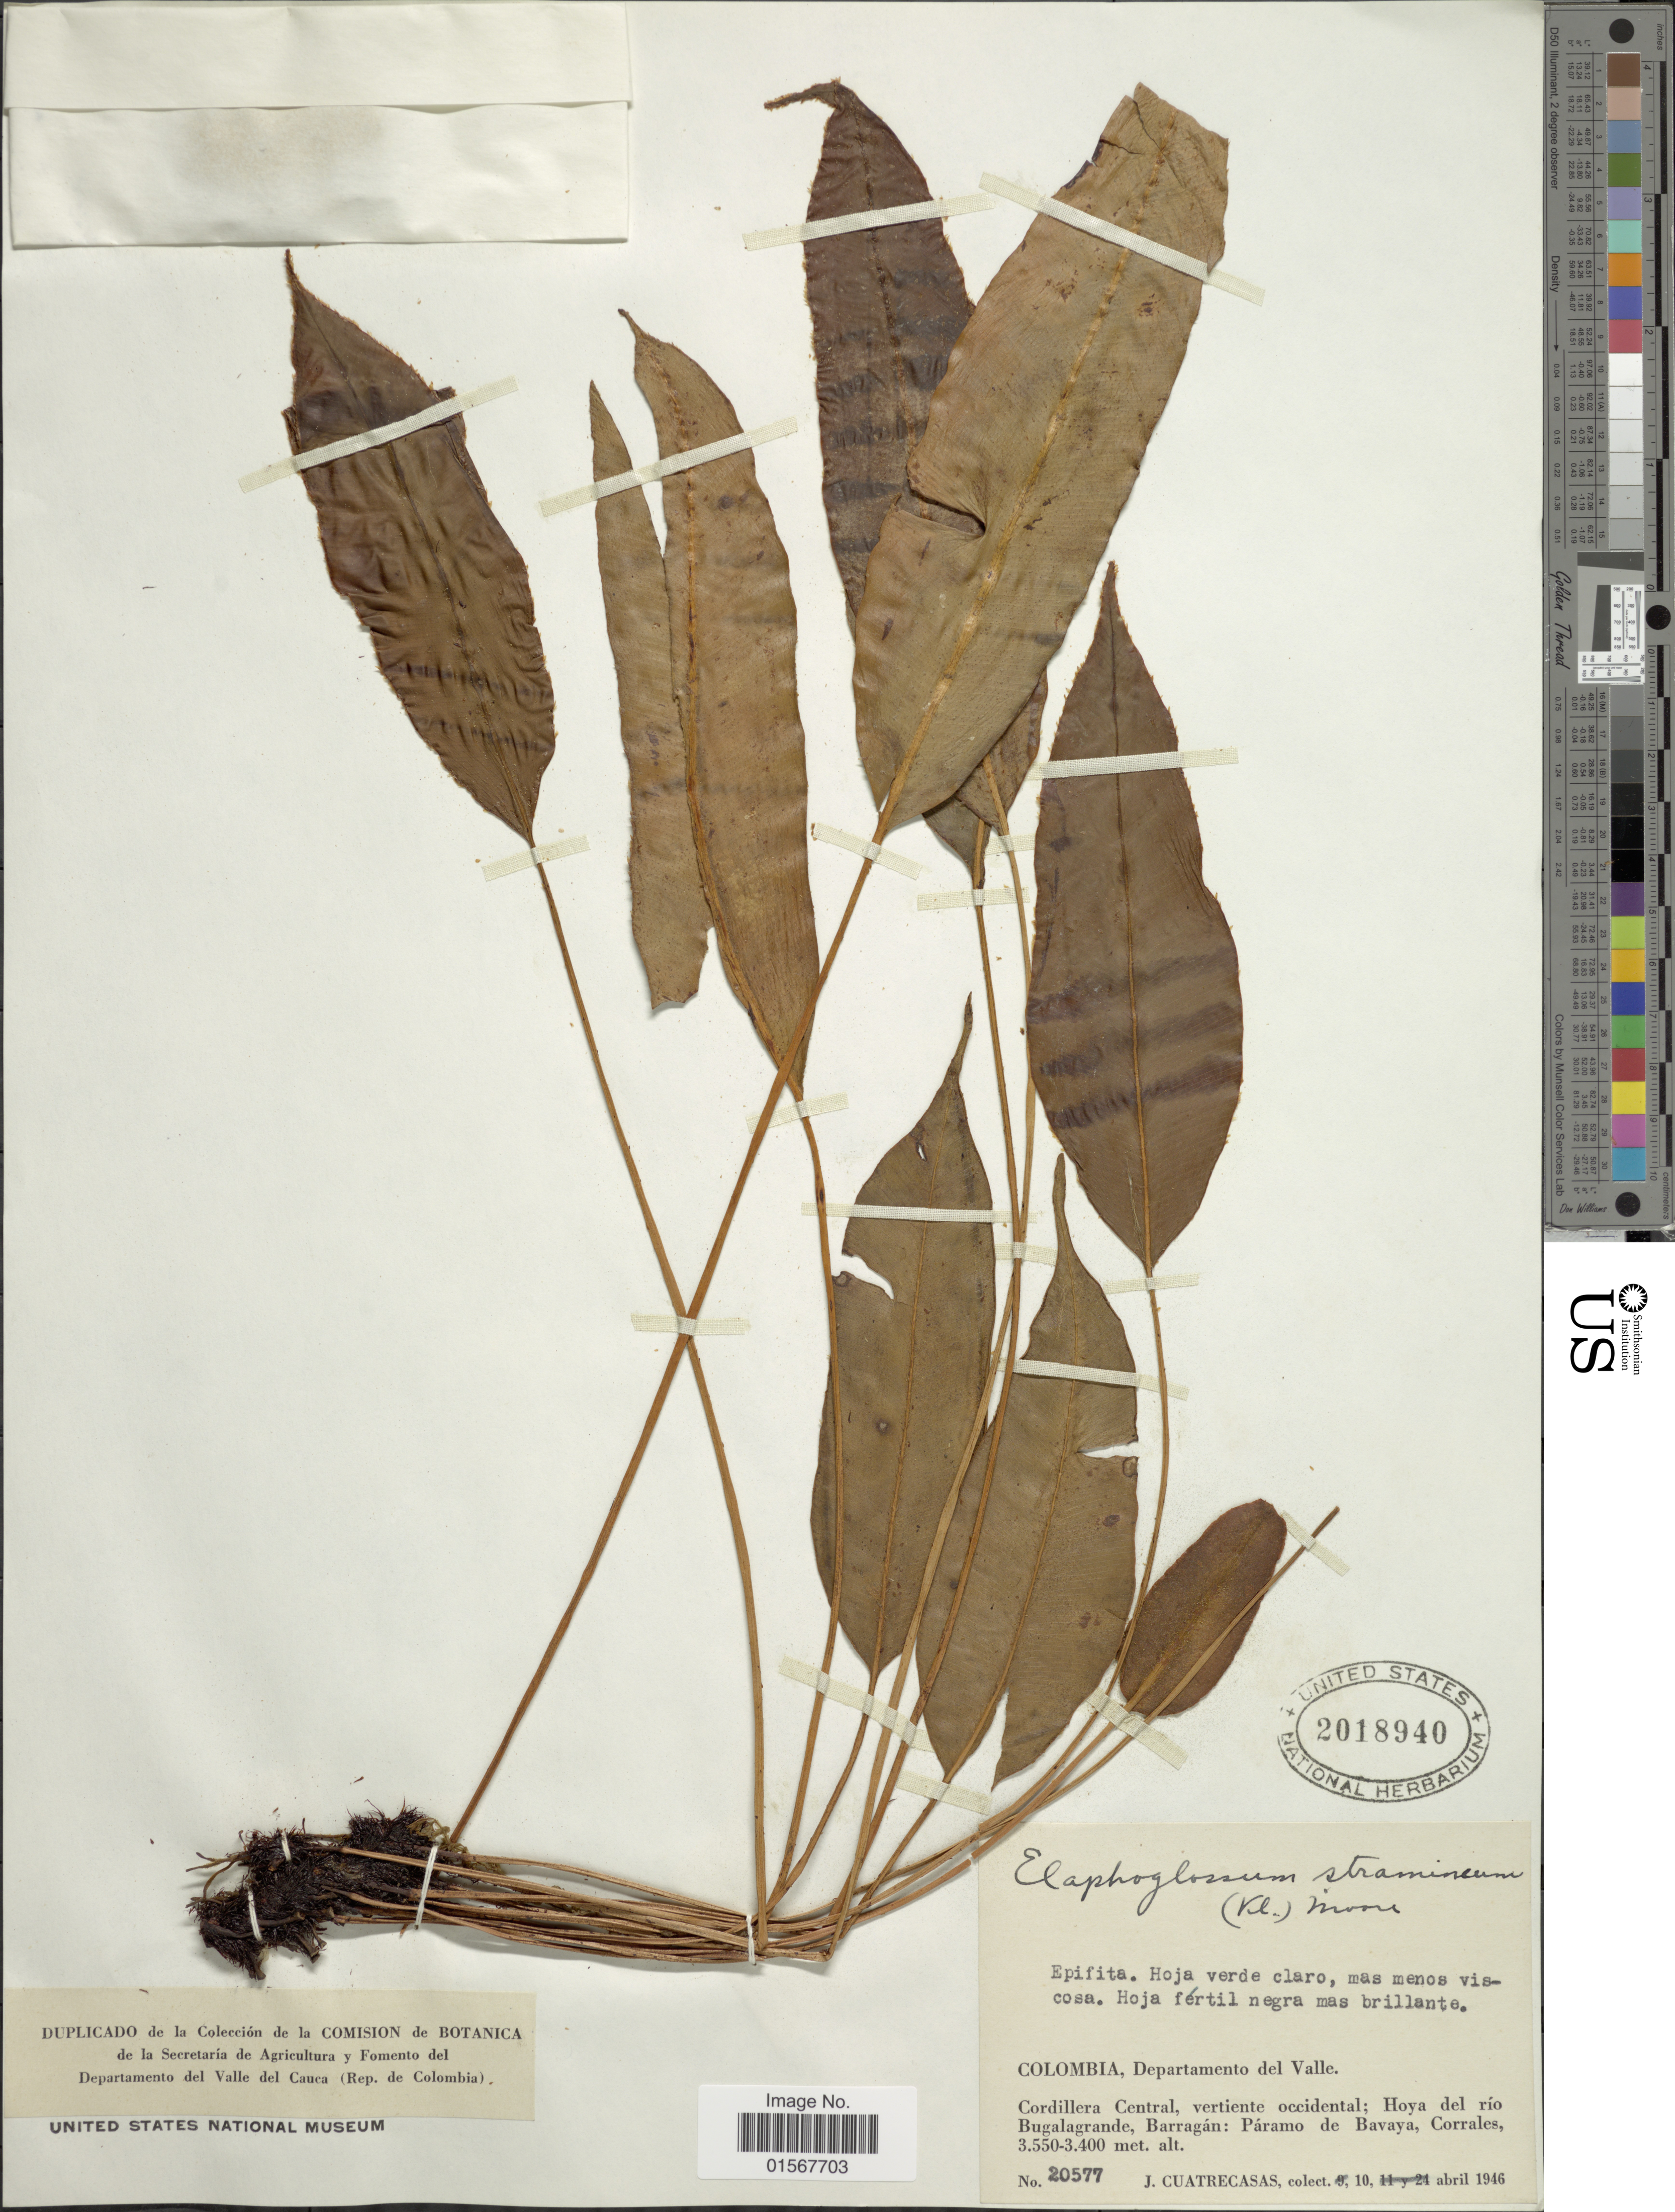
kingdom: Plantae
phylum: Tracheophyta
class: Polypodiopsida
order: Polypodiales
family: Dryopteridaceae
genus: Elaphoglossum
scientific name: Elaphoglossum stramineum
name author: (Mett.) Christ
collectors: J. Cuatrecasas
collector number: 20577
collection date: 1946-04-10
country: Colombia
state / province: Valle del Cauca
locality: Colombia, Departamento del Valle, Cordillera Central, vertiente occidental; Hoya del rio Bugalagrande, Barragan: Paramo de Bavaya, Corrales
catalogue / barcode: US 2018940